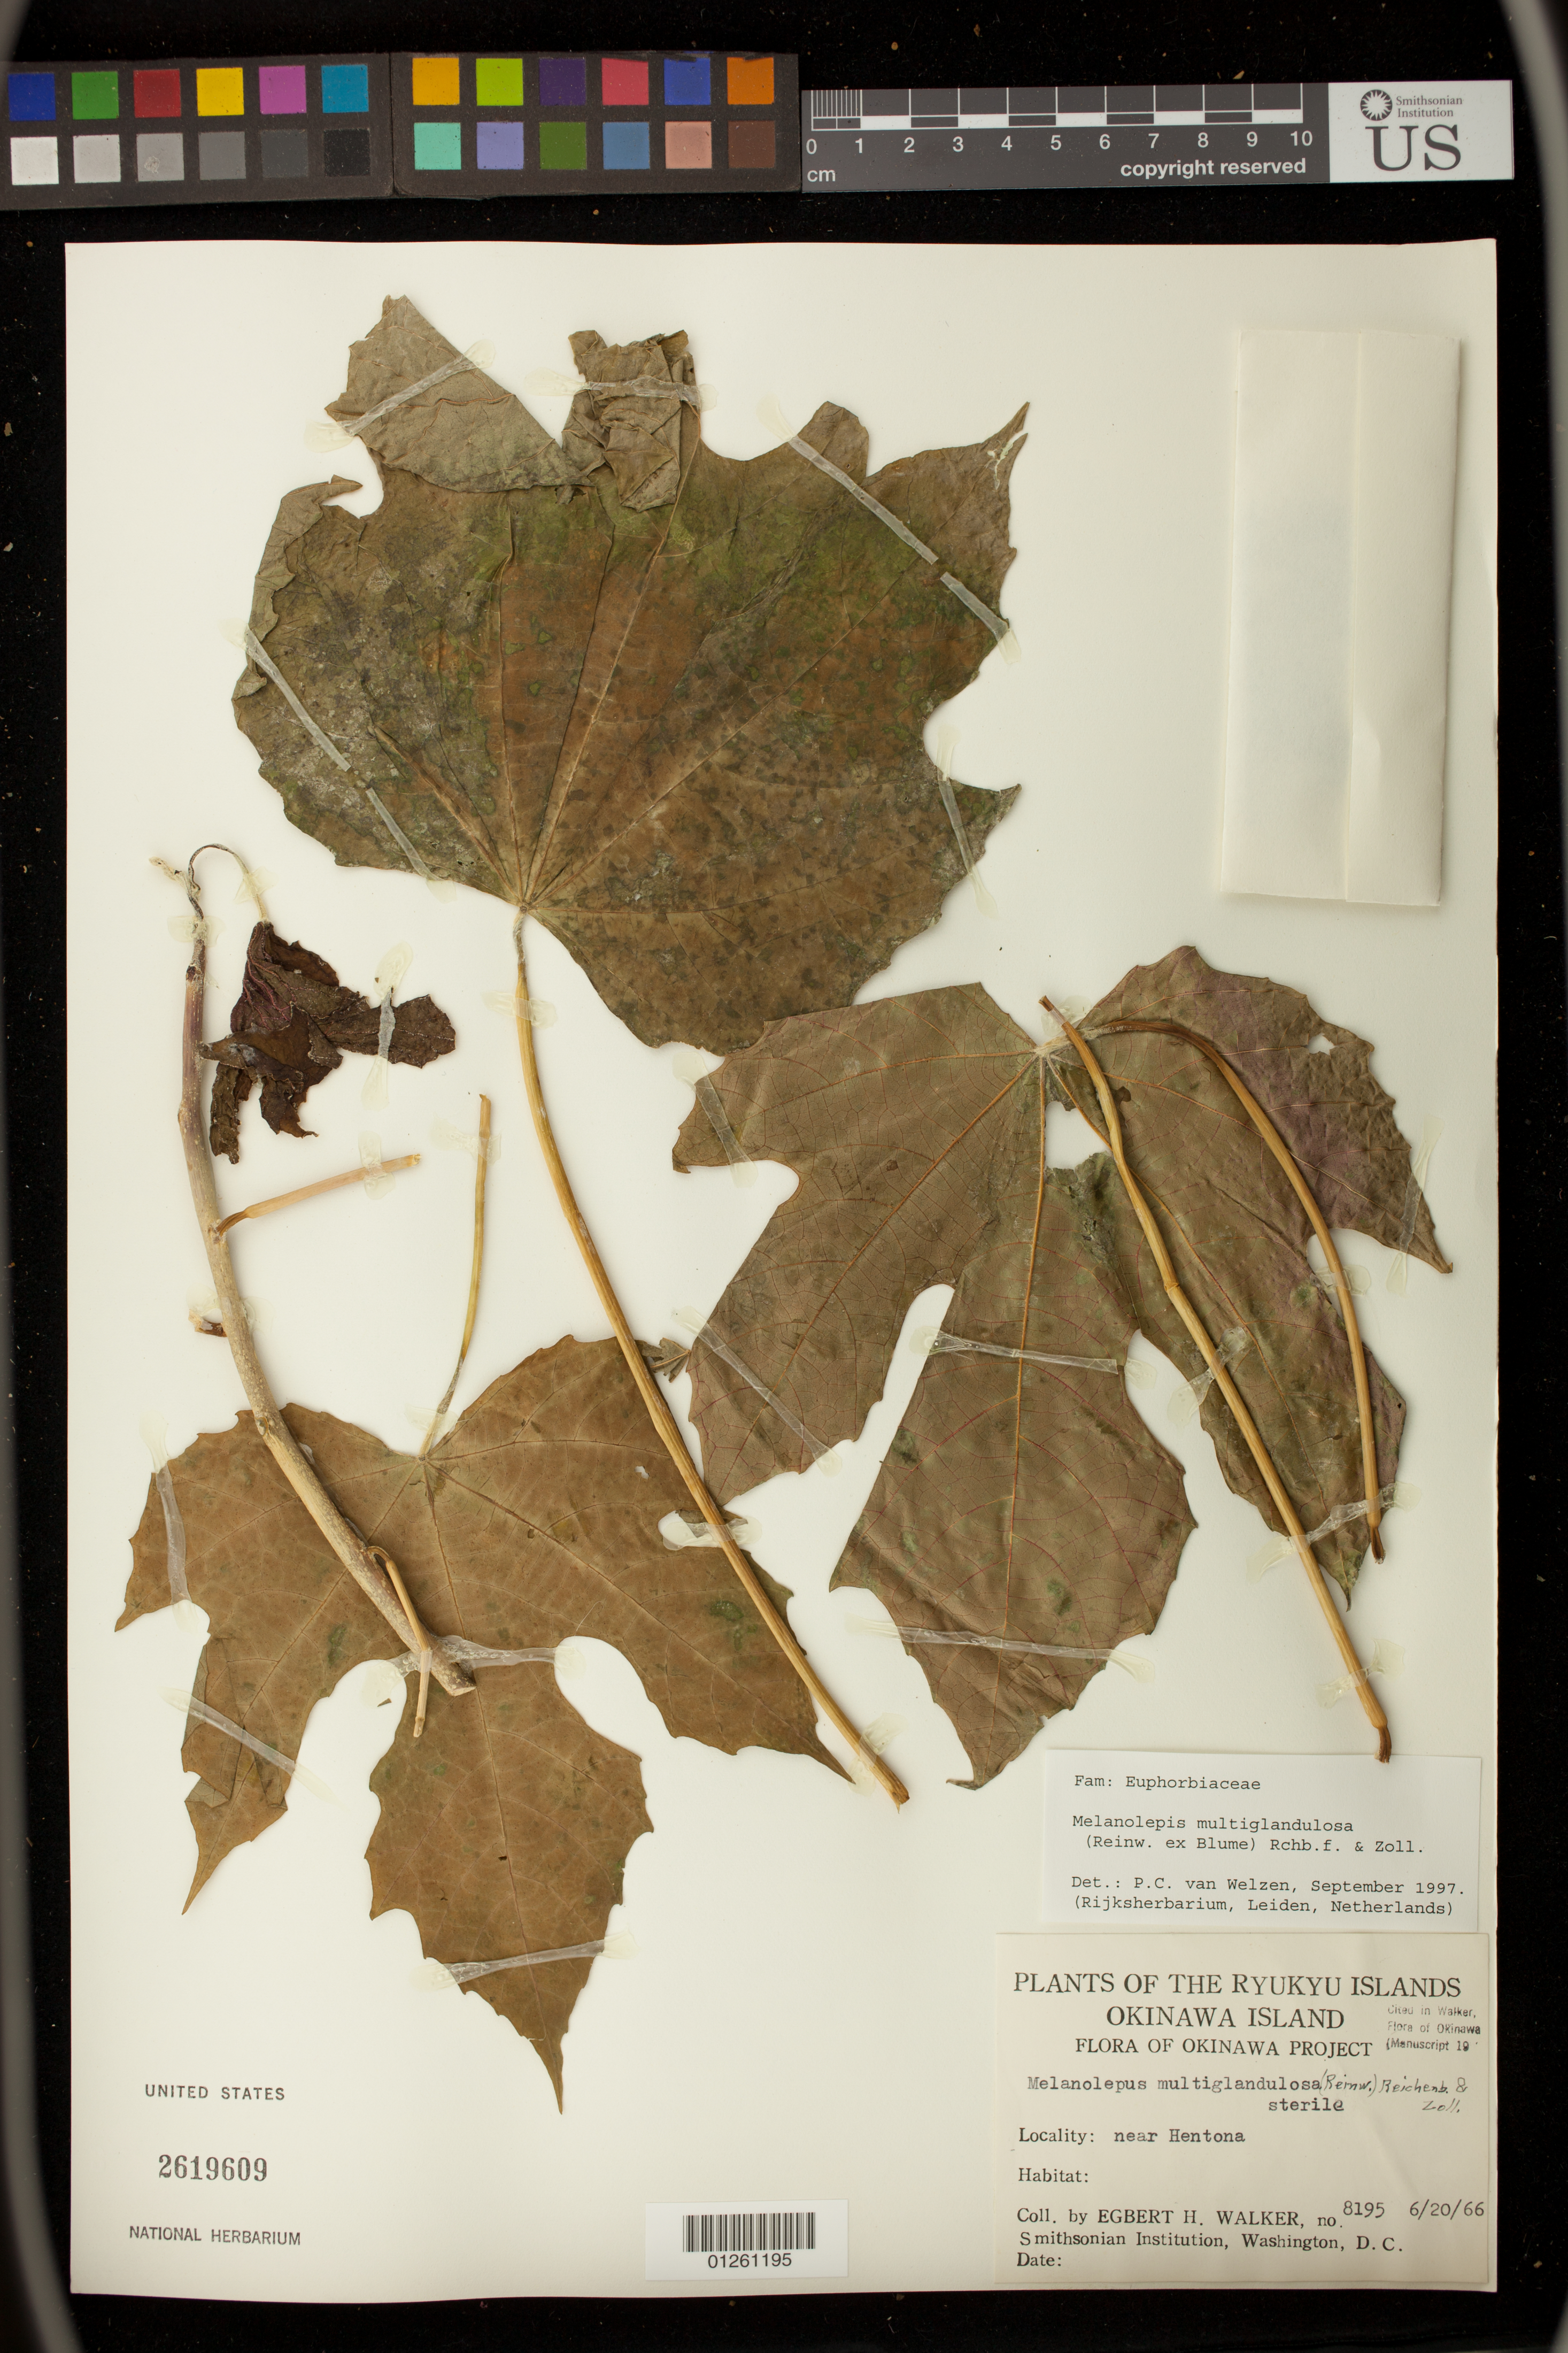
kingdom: Plantae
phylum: Tracheophyta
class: Magnoliopsida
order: Malpighiales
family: Euphorbiaceae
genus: Melanolepis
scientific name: Melanolepis multiglandulosa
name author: (Reinw. ex Blume) Rchb. f. & Zoll.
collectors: E. H. Walker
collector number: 8195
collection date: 1966-06-20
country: Japan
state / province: Okinawa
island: Okinawa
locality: Ryukyu Islands. Okinawa Island: near Hentona.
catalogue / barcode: US 2619609